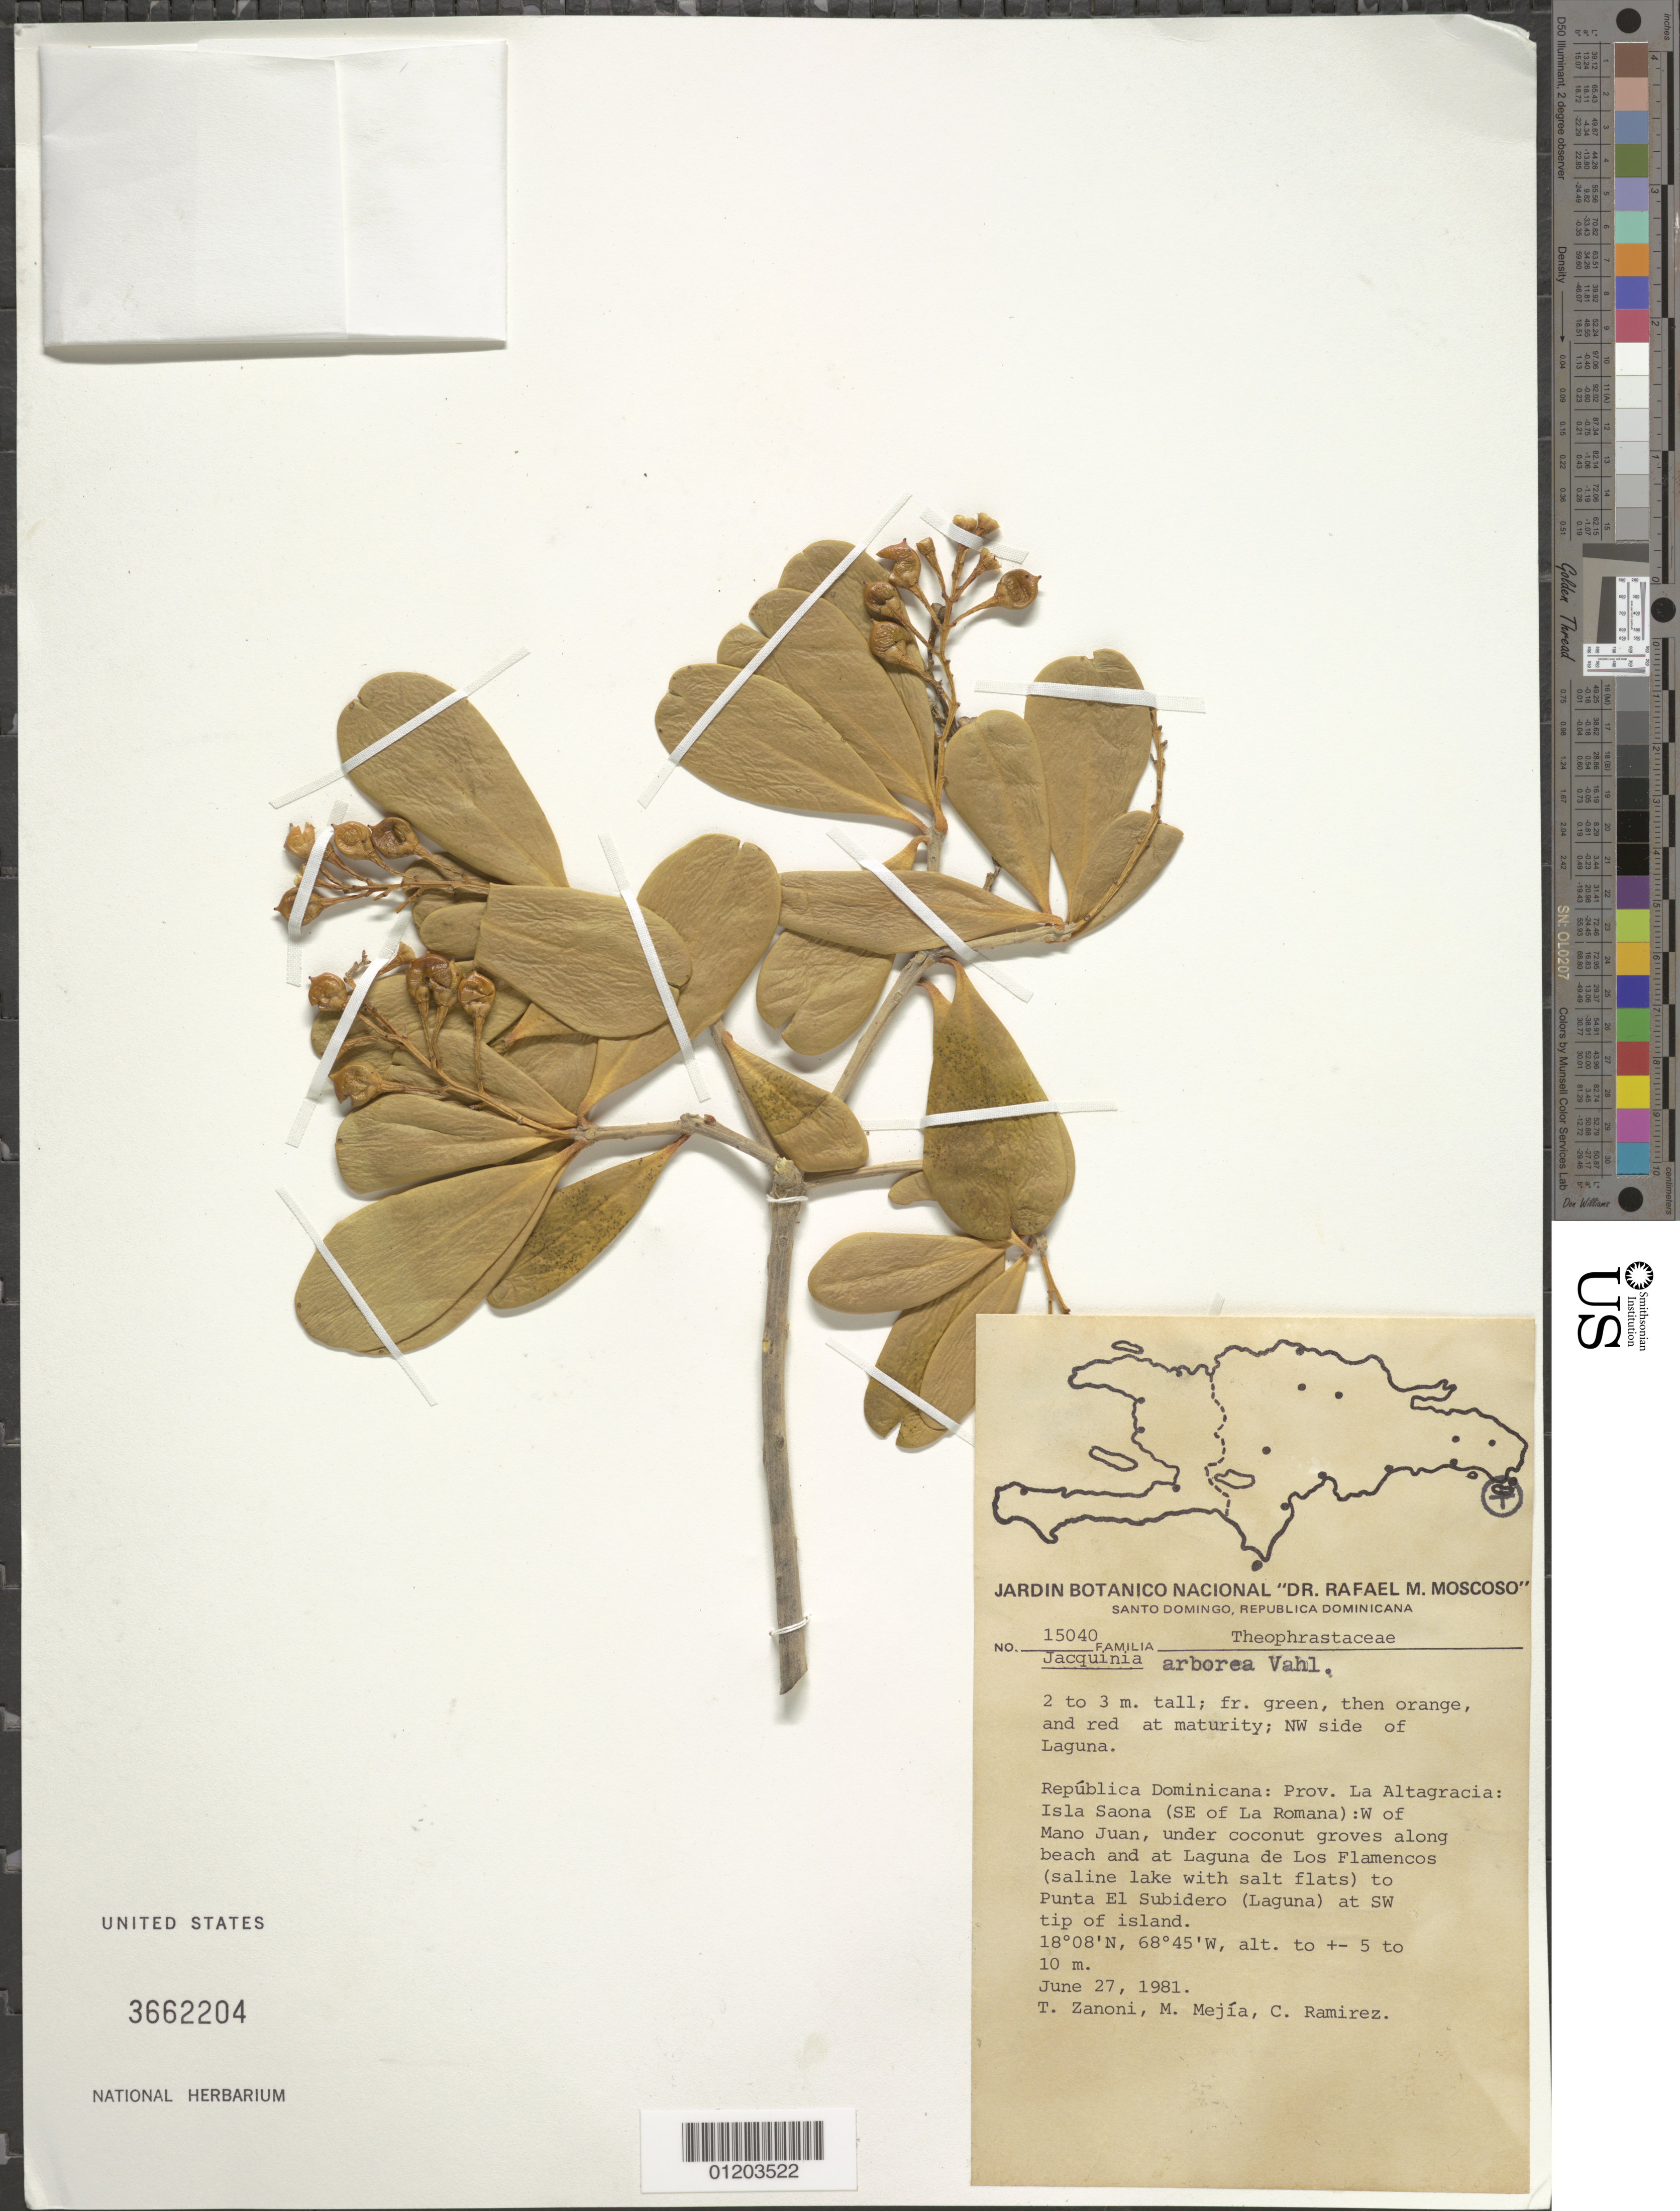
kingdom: Plantae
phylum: Tracheophyta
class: Magnoliopsida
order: Ericales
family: Primulaceae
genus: Jacquinia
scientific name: Jacquinia arborea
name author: Vahl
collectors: T. A. Zanoni, M. Mejia & C. Ramirez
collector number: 15040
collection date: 1981-06-27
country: Dominican Republic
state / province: La Altagracia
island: Isla Saona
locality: Isla Saona (SE of La Romana); W of Mano Juan, at Laguna de Los Flamencos (saline lake with salt flats) to Punta El Subidero (Laguna) at SW tip of island. NW side of Laguna.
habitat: Along beach.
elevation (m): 5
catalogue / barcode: US 3662204